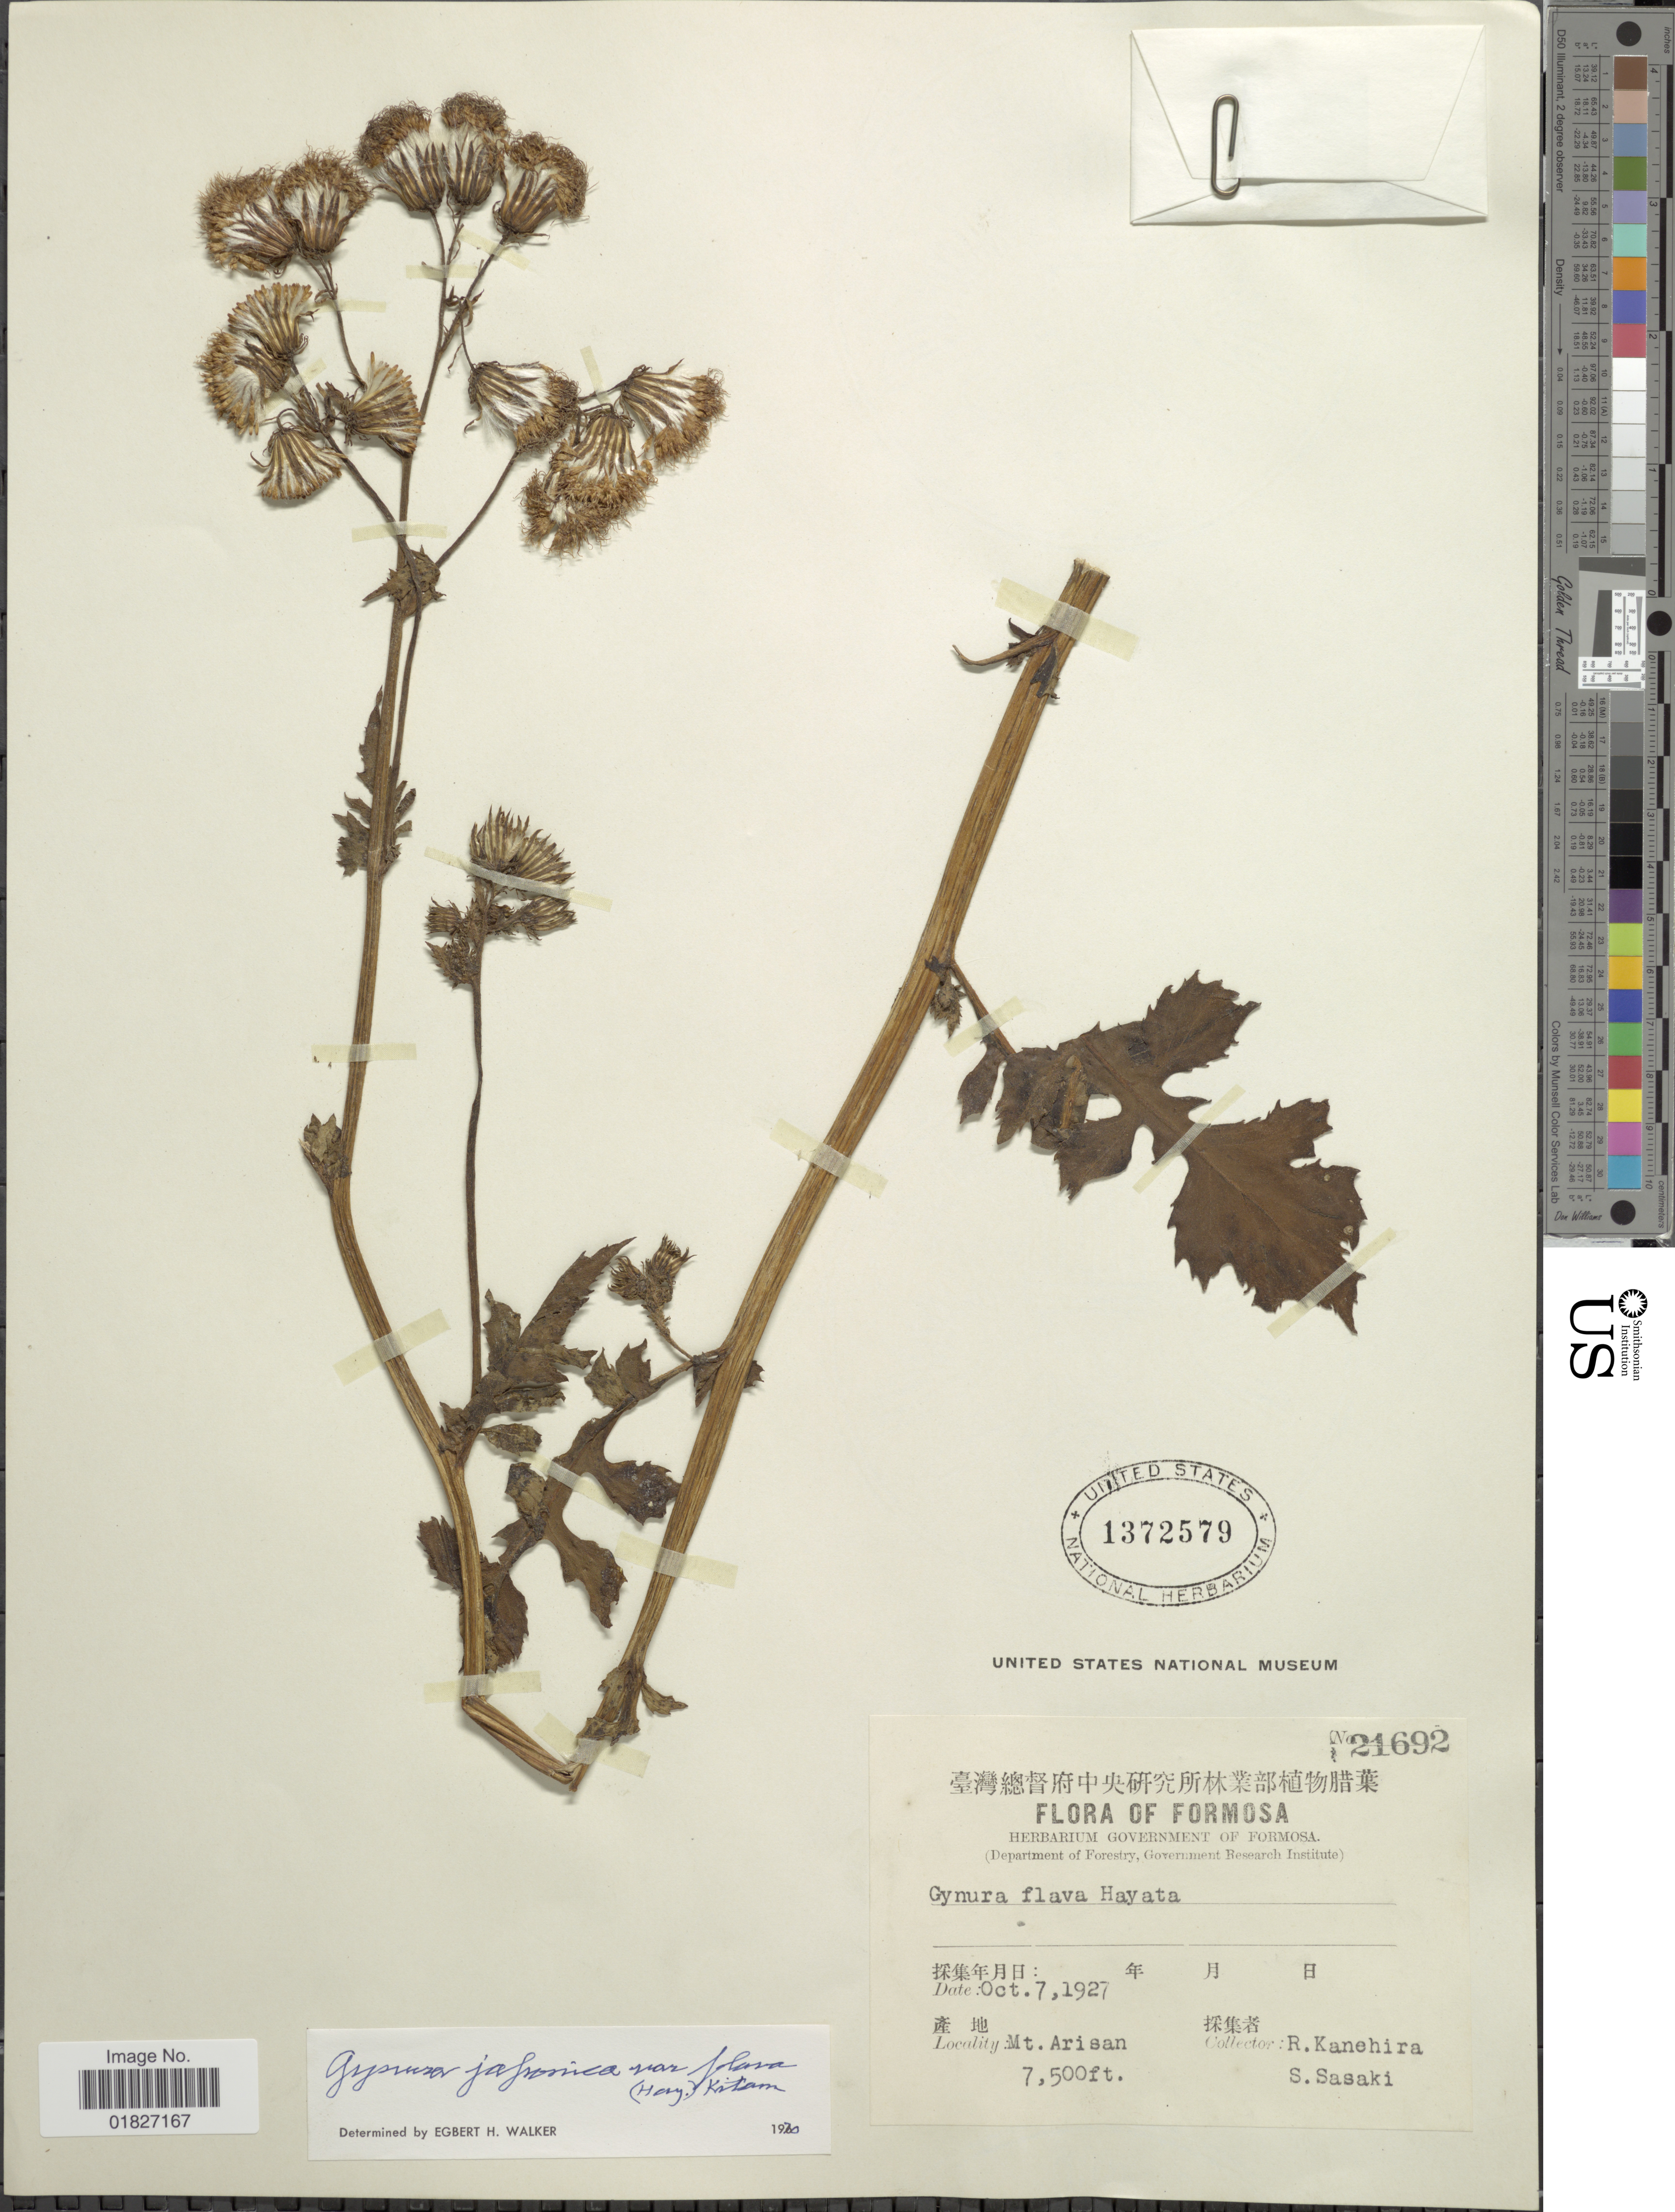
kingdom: Plantae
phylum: Tracheophyta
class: Magnoliopsida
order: Asterales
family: Asteraceae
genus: Gynura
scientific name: Gynura japonica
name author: (L. f.) Juel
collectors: R. Kanehira & S. Sasaki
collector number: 21692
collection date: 1927-10-07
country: Taiwan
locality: Formosa, Mt. Arisan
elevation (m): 2286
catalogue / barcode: US 1372579